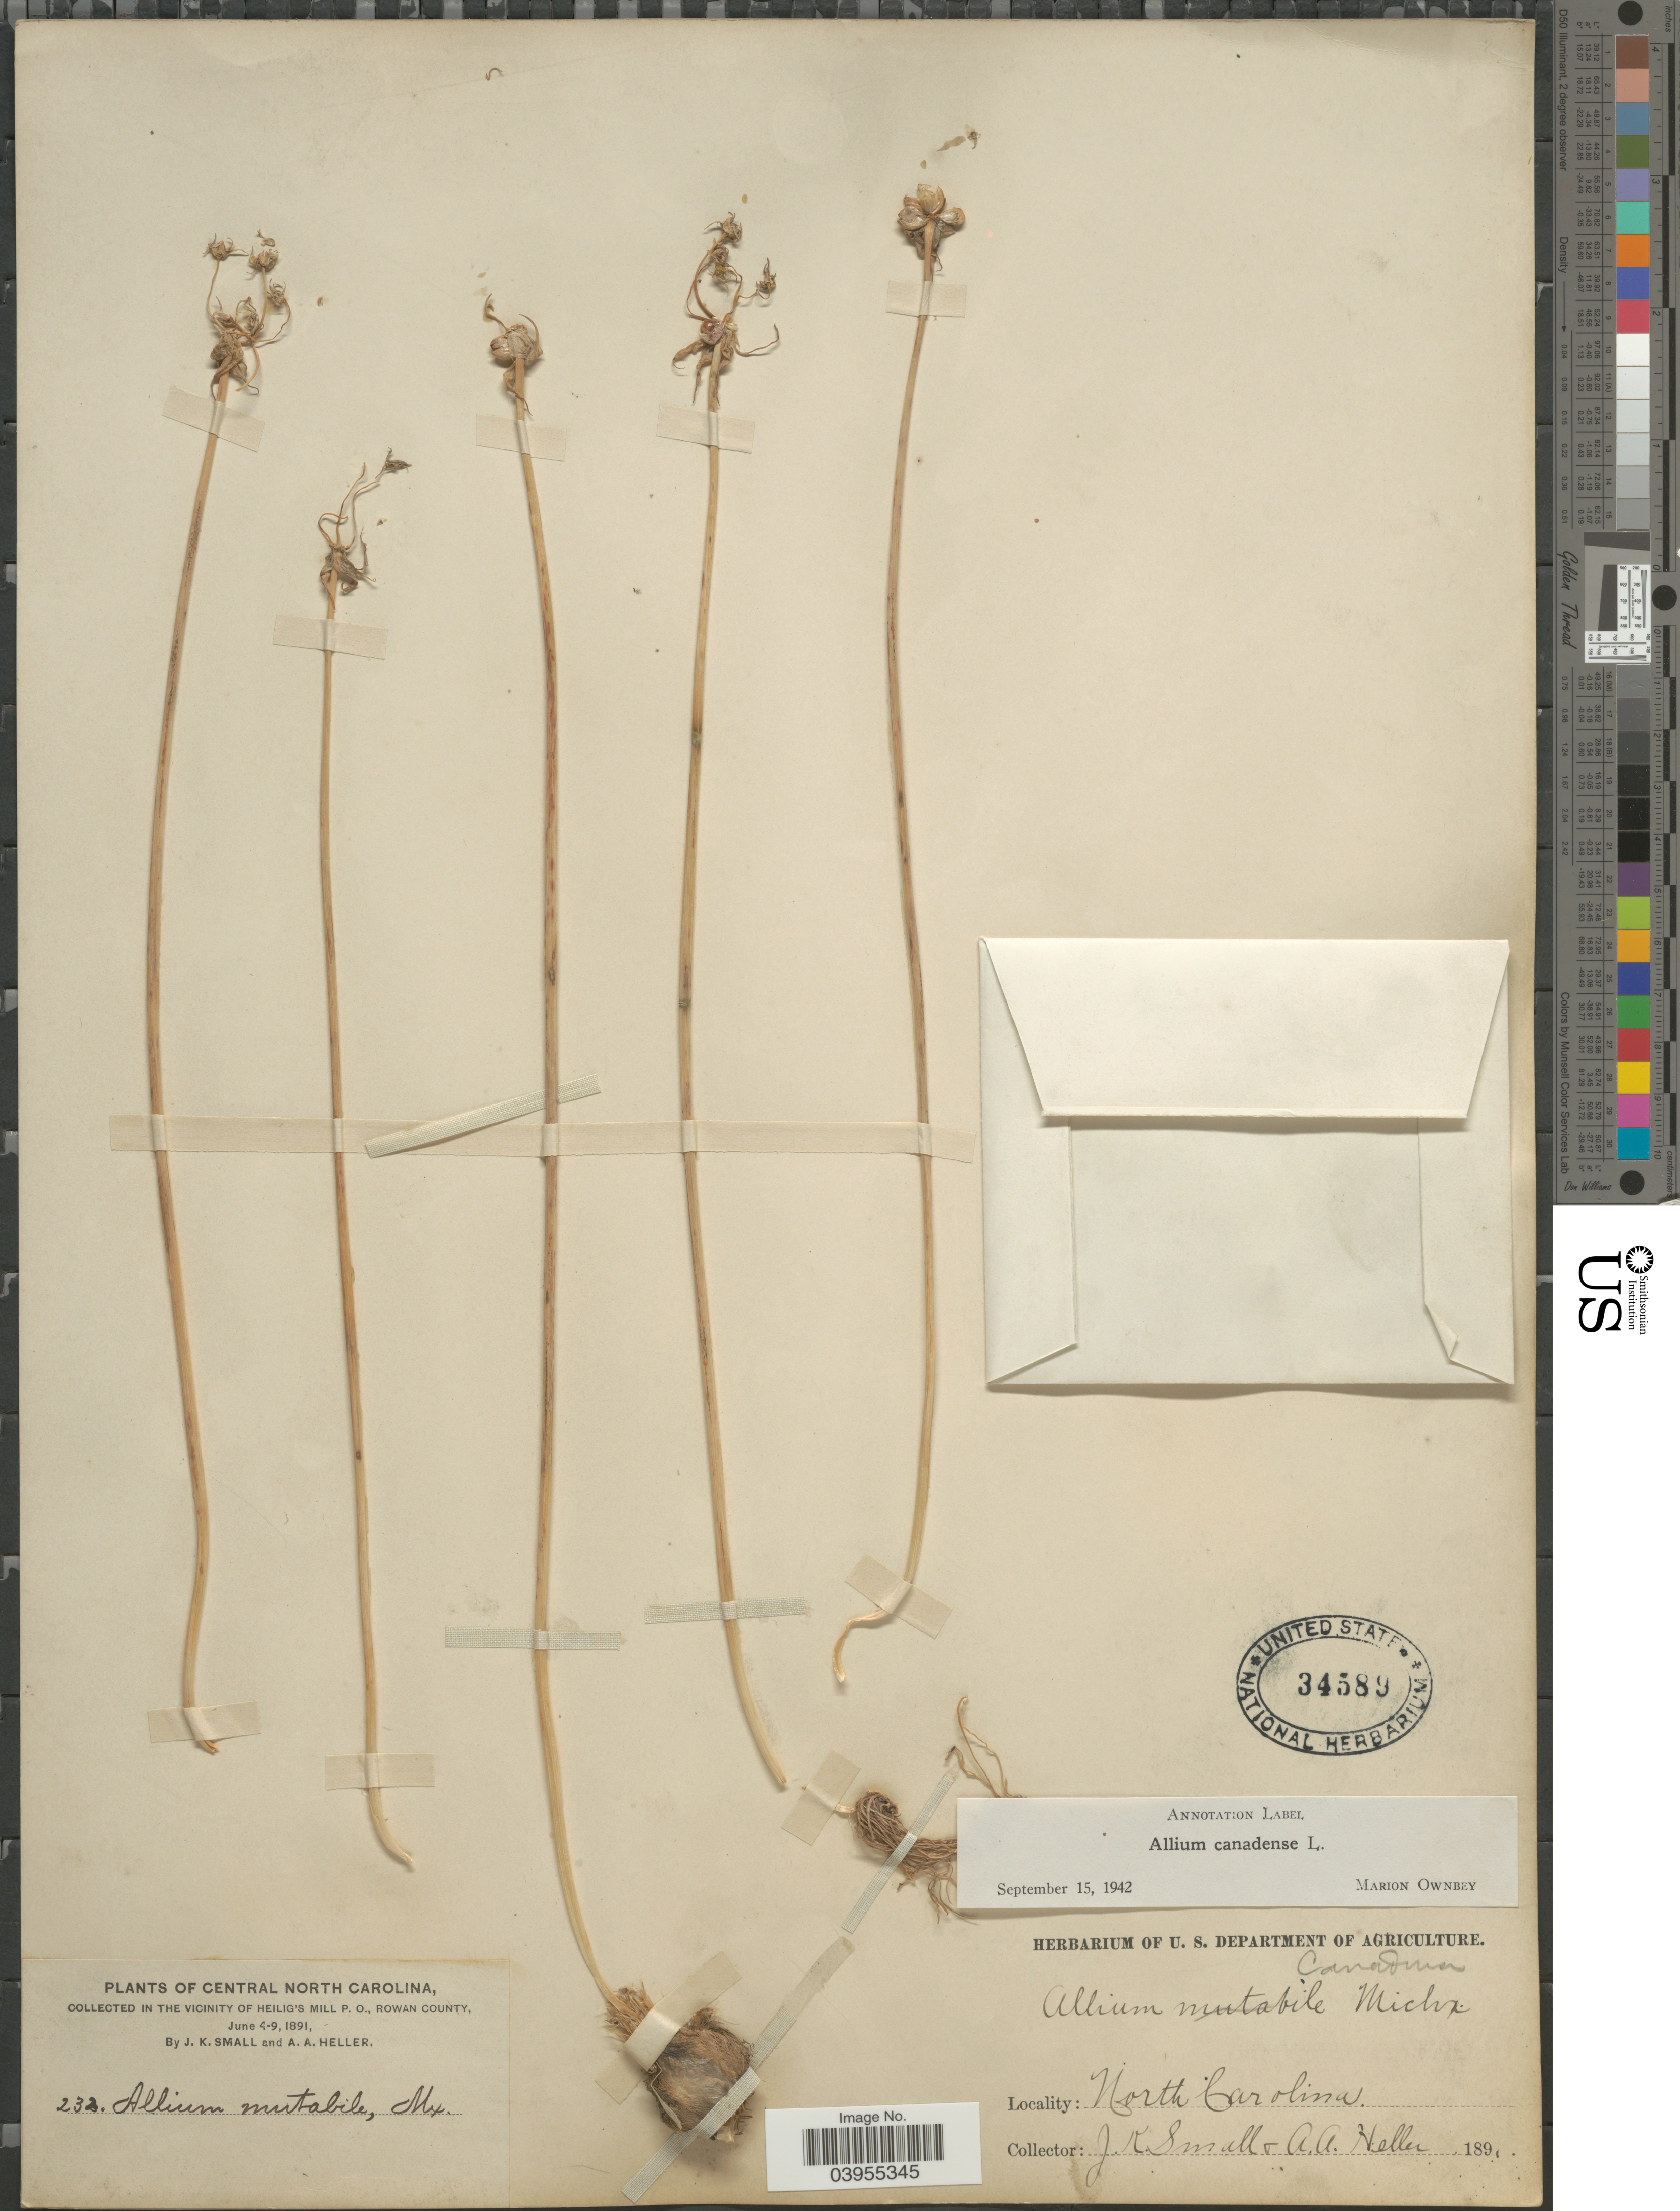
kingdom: Plantae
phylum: Tracheophyta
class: Liliopsida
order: Asparagales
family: Amaryllidaceae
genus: Allium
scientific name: Allium canadense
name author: L.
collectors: J. K. Small & A. A. Heller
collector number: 232*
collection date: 1891-06-04/1891-06-09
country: United States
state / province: North Carolina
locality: Central North Carolina. In the Vicinity of Heilig's Mill P. O., Rowan County.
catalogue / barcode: US 34589